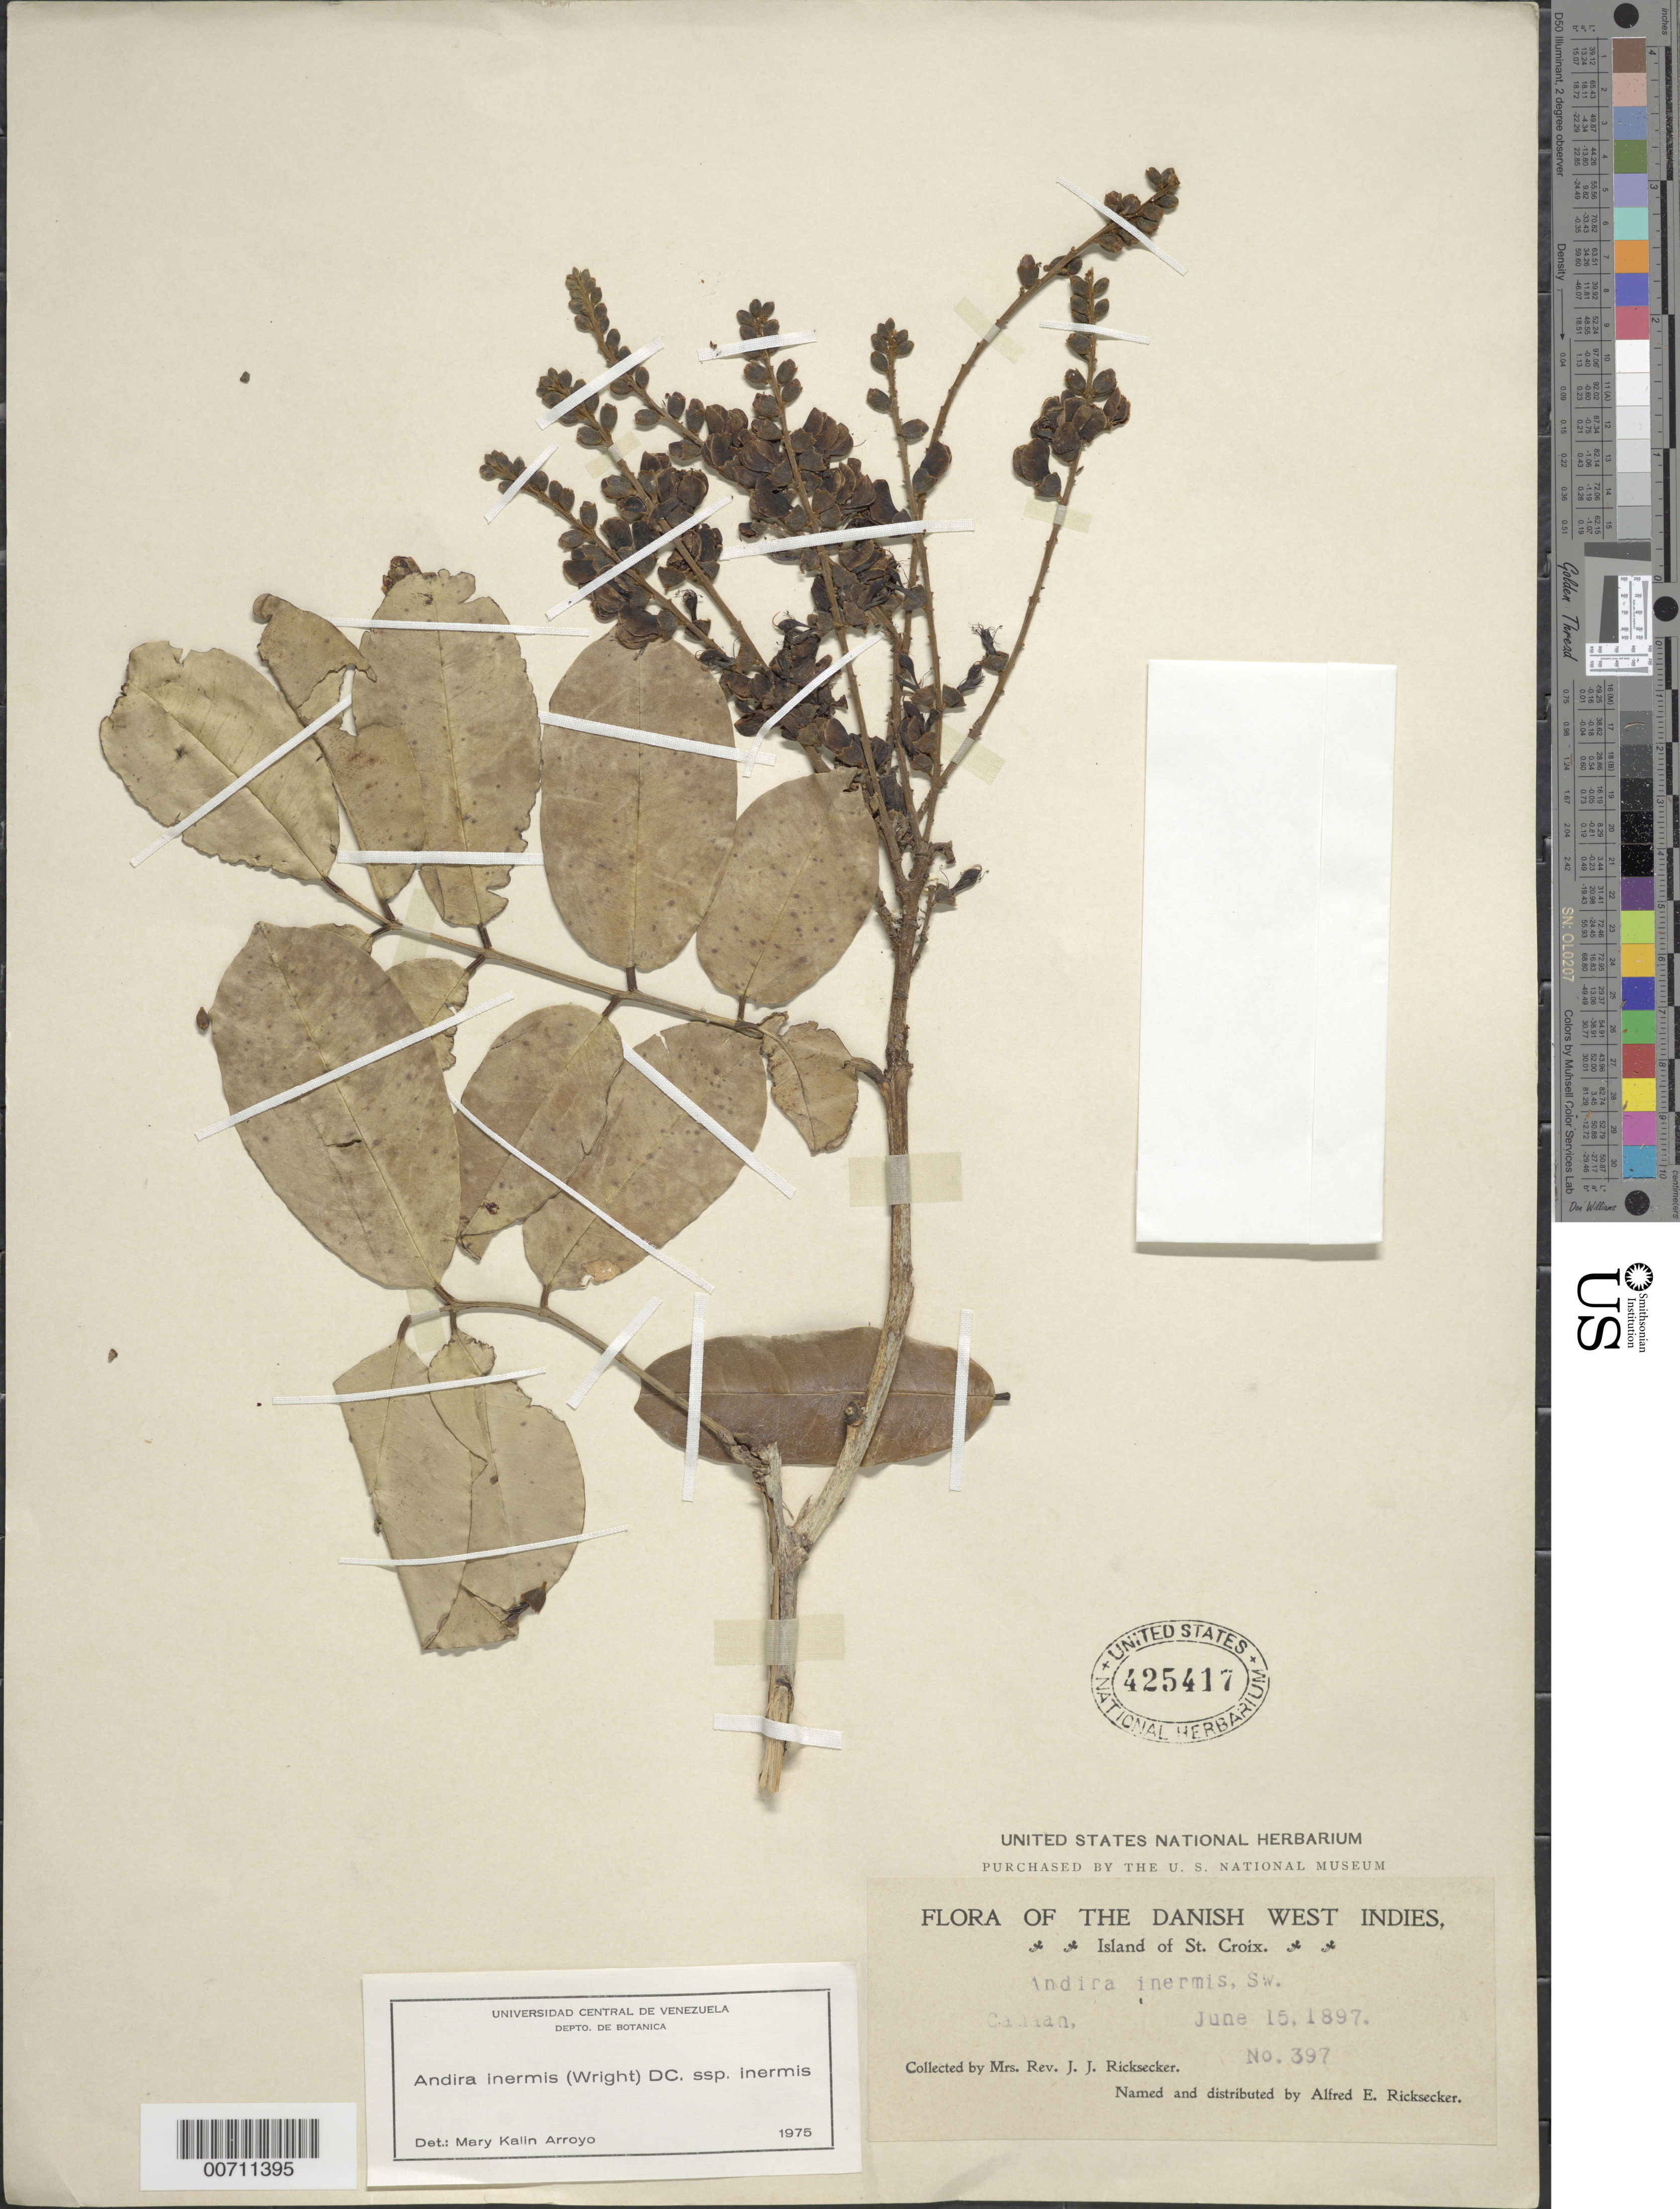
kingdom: Plantae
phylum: Tracheophyta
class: Magnoliopsida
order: Fabales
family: Fabaceae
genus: Andira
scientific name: Andira inermis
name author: (W. Wright) Kunth ex DC.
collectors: Mrs. J. J. Ricksecker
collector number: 397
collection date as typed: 15 Jun 1897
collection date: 1897-06-15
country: U.S. Virgin Islands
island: St. Croix Island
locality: Cannan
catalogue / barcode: US 425417